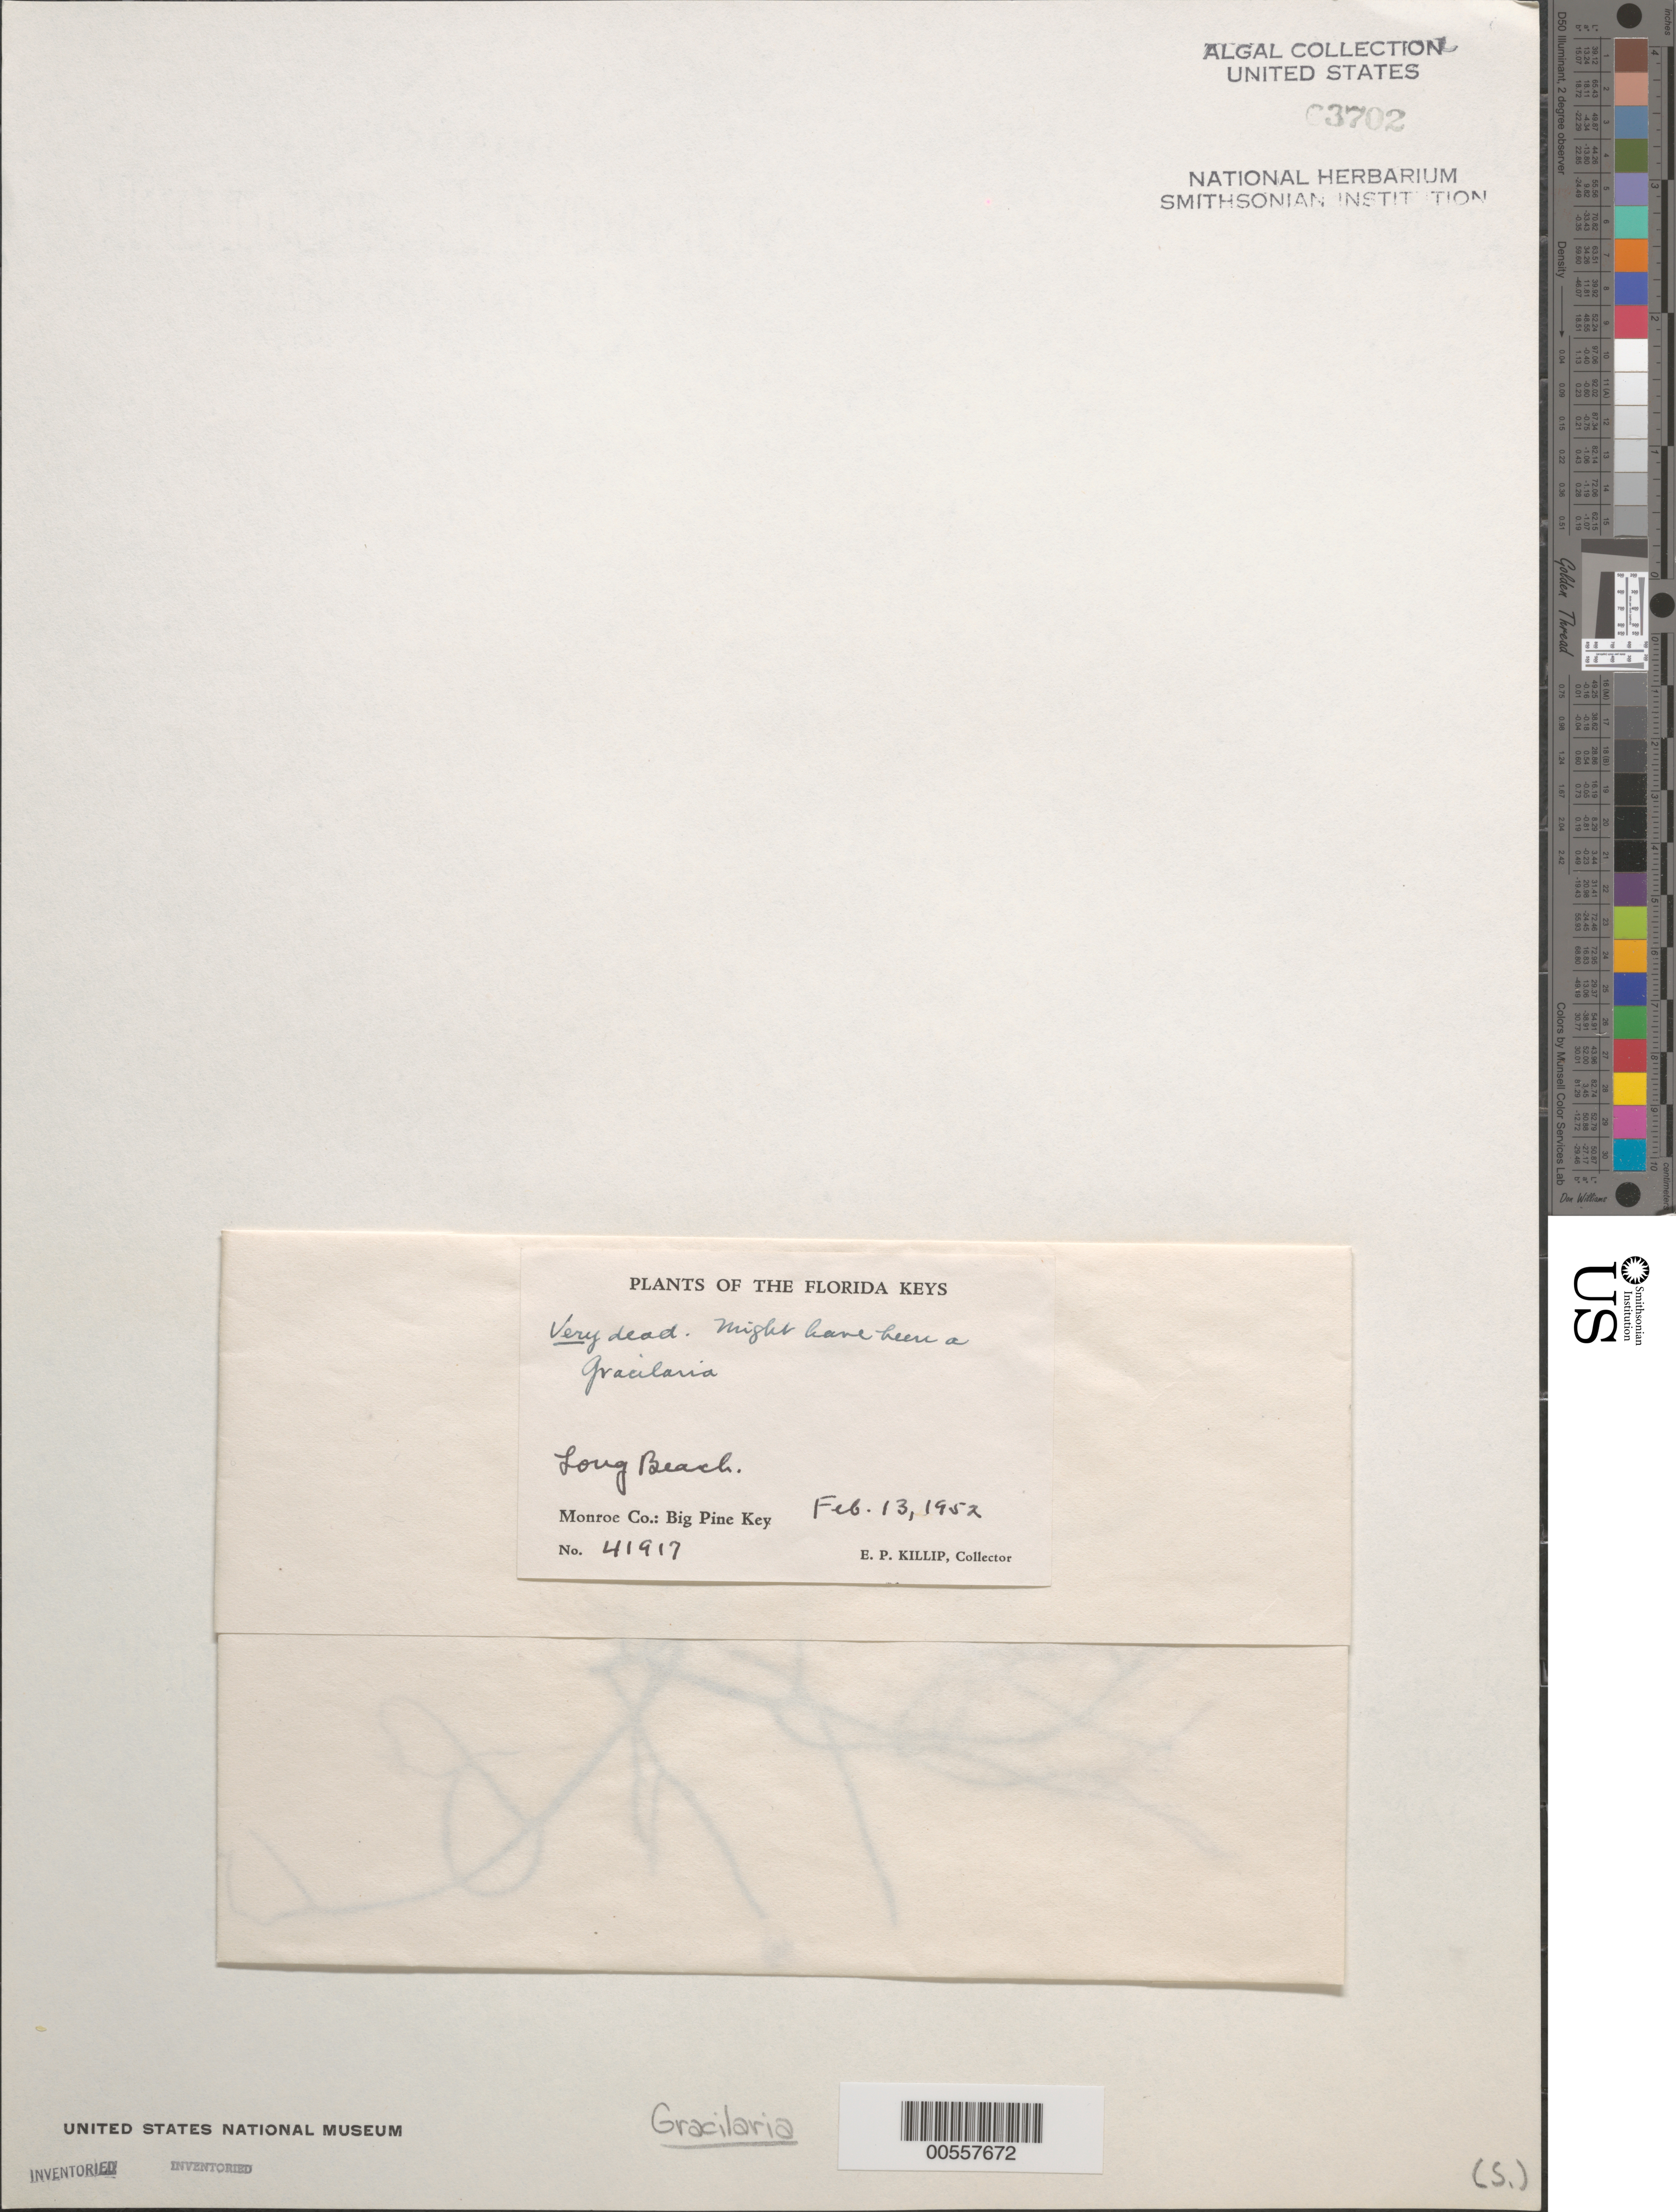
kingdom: Plantae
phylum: Rhodophyta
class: Florideophyceae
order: Gracilariales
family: Gracilariaceae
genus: Gracilaria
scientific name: Gracilaria sp.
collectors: E. P. Killip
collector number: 41917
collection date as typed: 13 Feb 1952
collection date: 1952-02-13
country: United States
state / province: Florida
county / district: Monroe County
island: Big Pine Key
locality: Long Beach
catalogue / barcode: US 3702